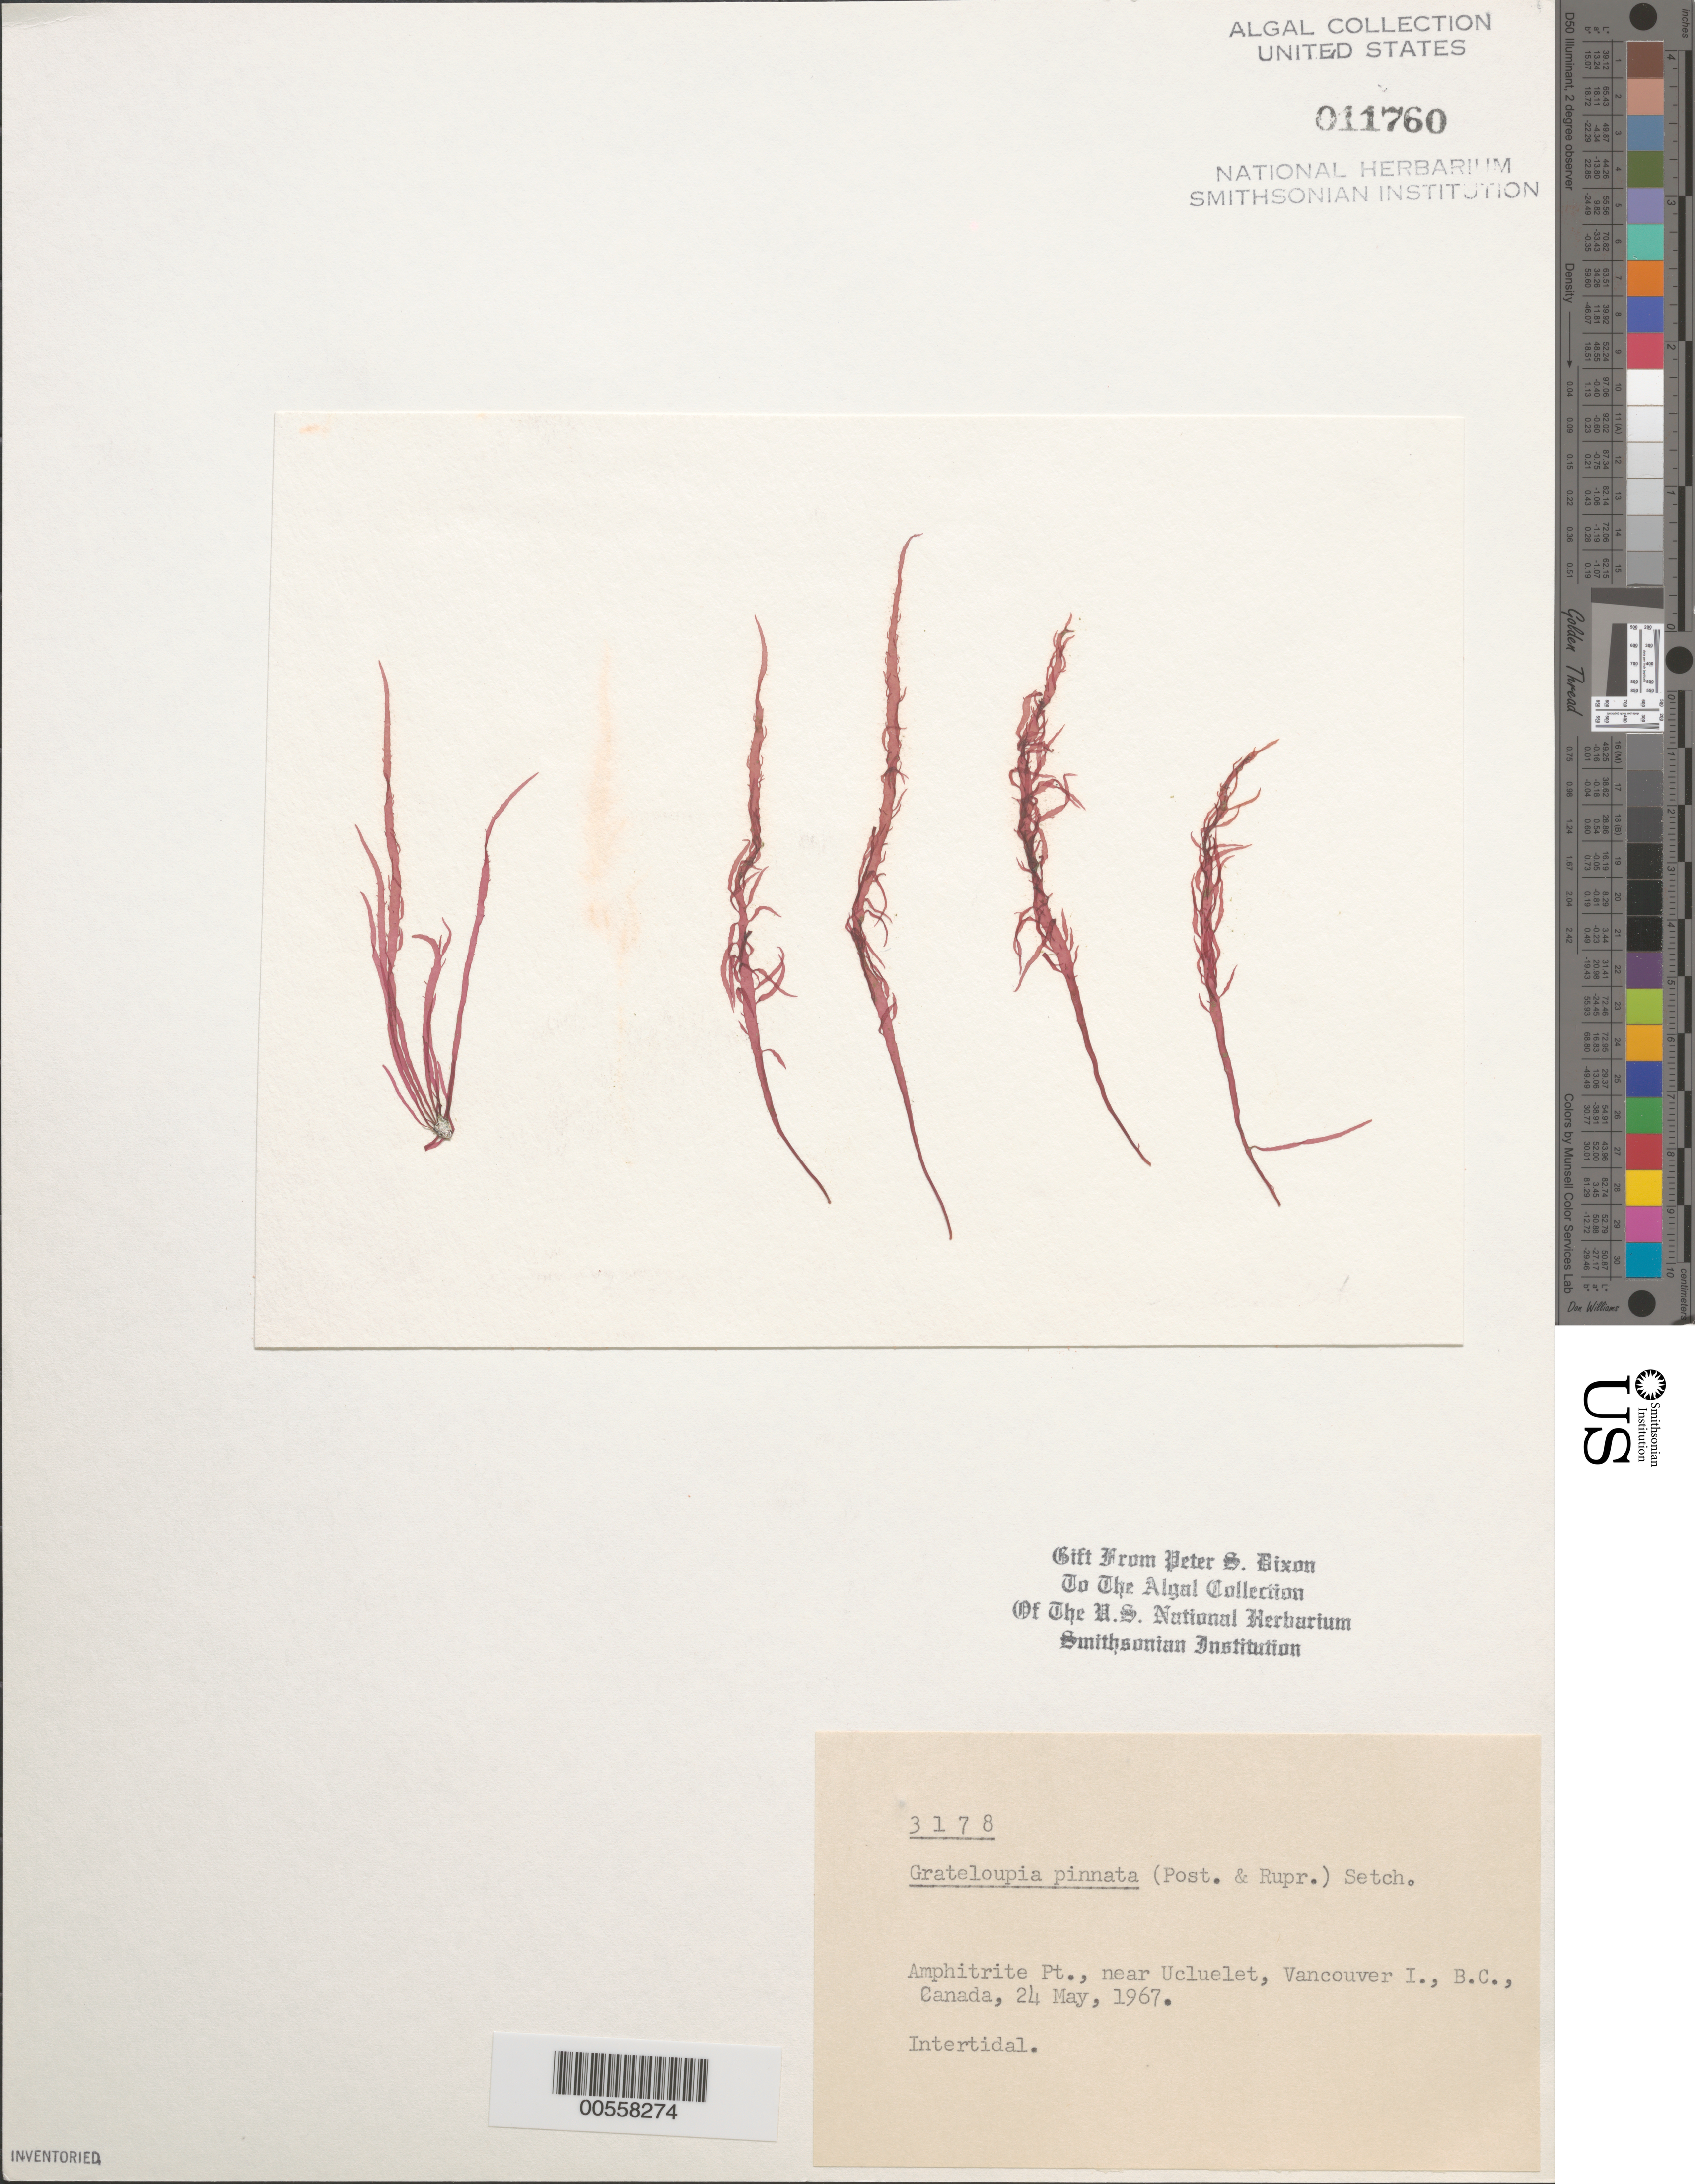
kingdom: Plantae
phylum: Rhodophyta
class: Florideophyceae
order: Halymeniales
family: Halymeniaceae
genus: Grateloupia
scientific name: Grateloupia californica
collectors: P. S. Dixon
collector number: PSD 3178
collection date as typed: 24 May 1967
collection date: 1967-05-24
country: Canada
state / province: British Columbia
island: Vancouver Island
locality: Amphitrite Point, near Ucluelet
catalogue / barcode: US 11760